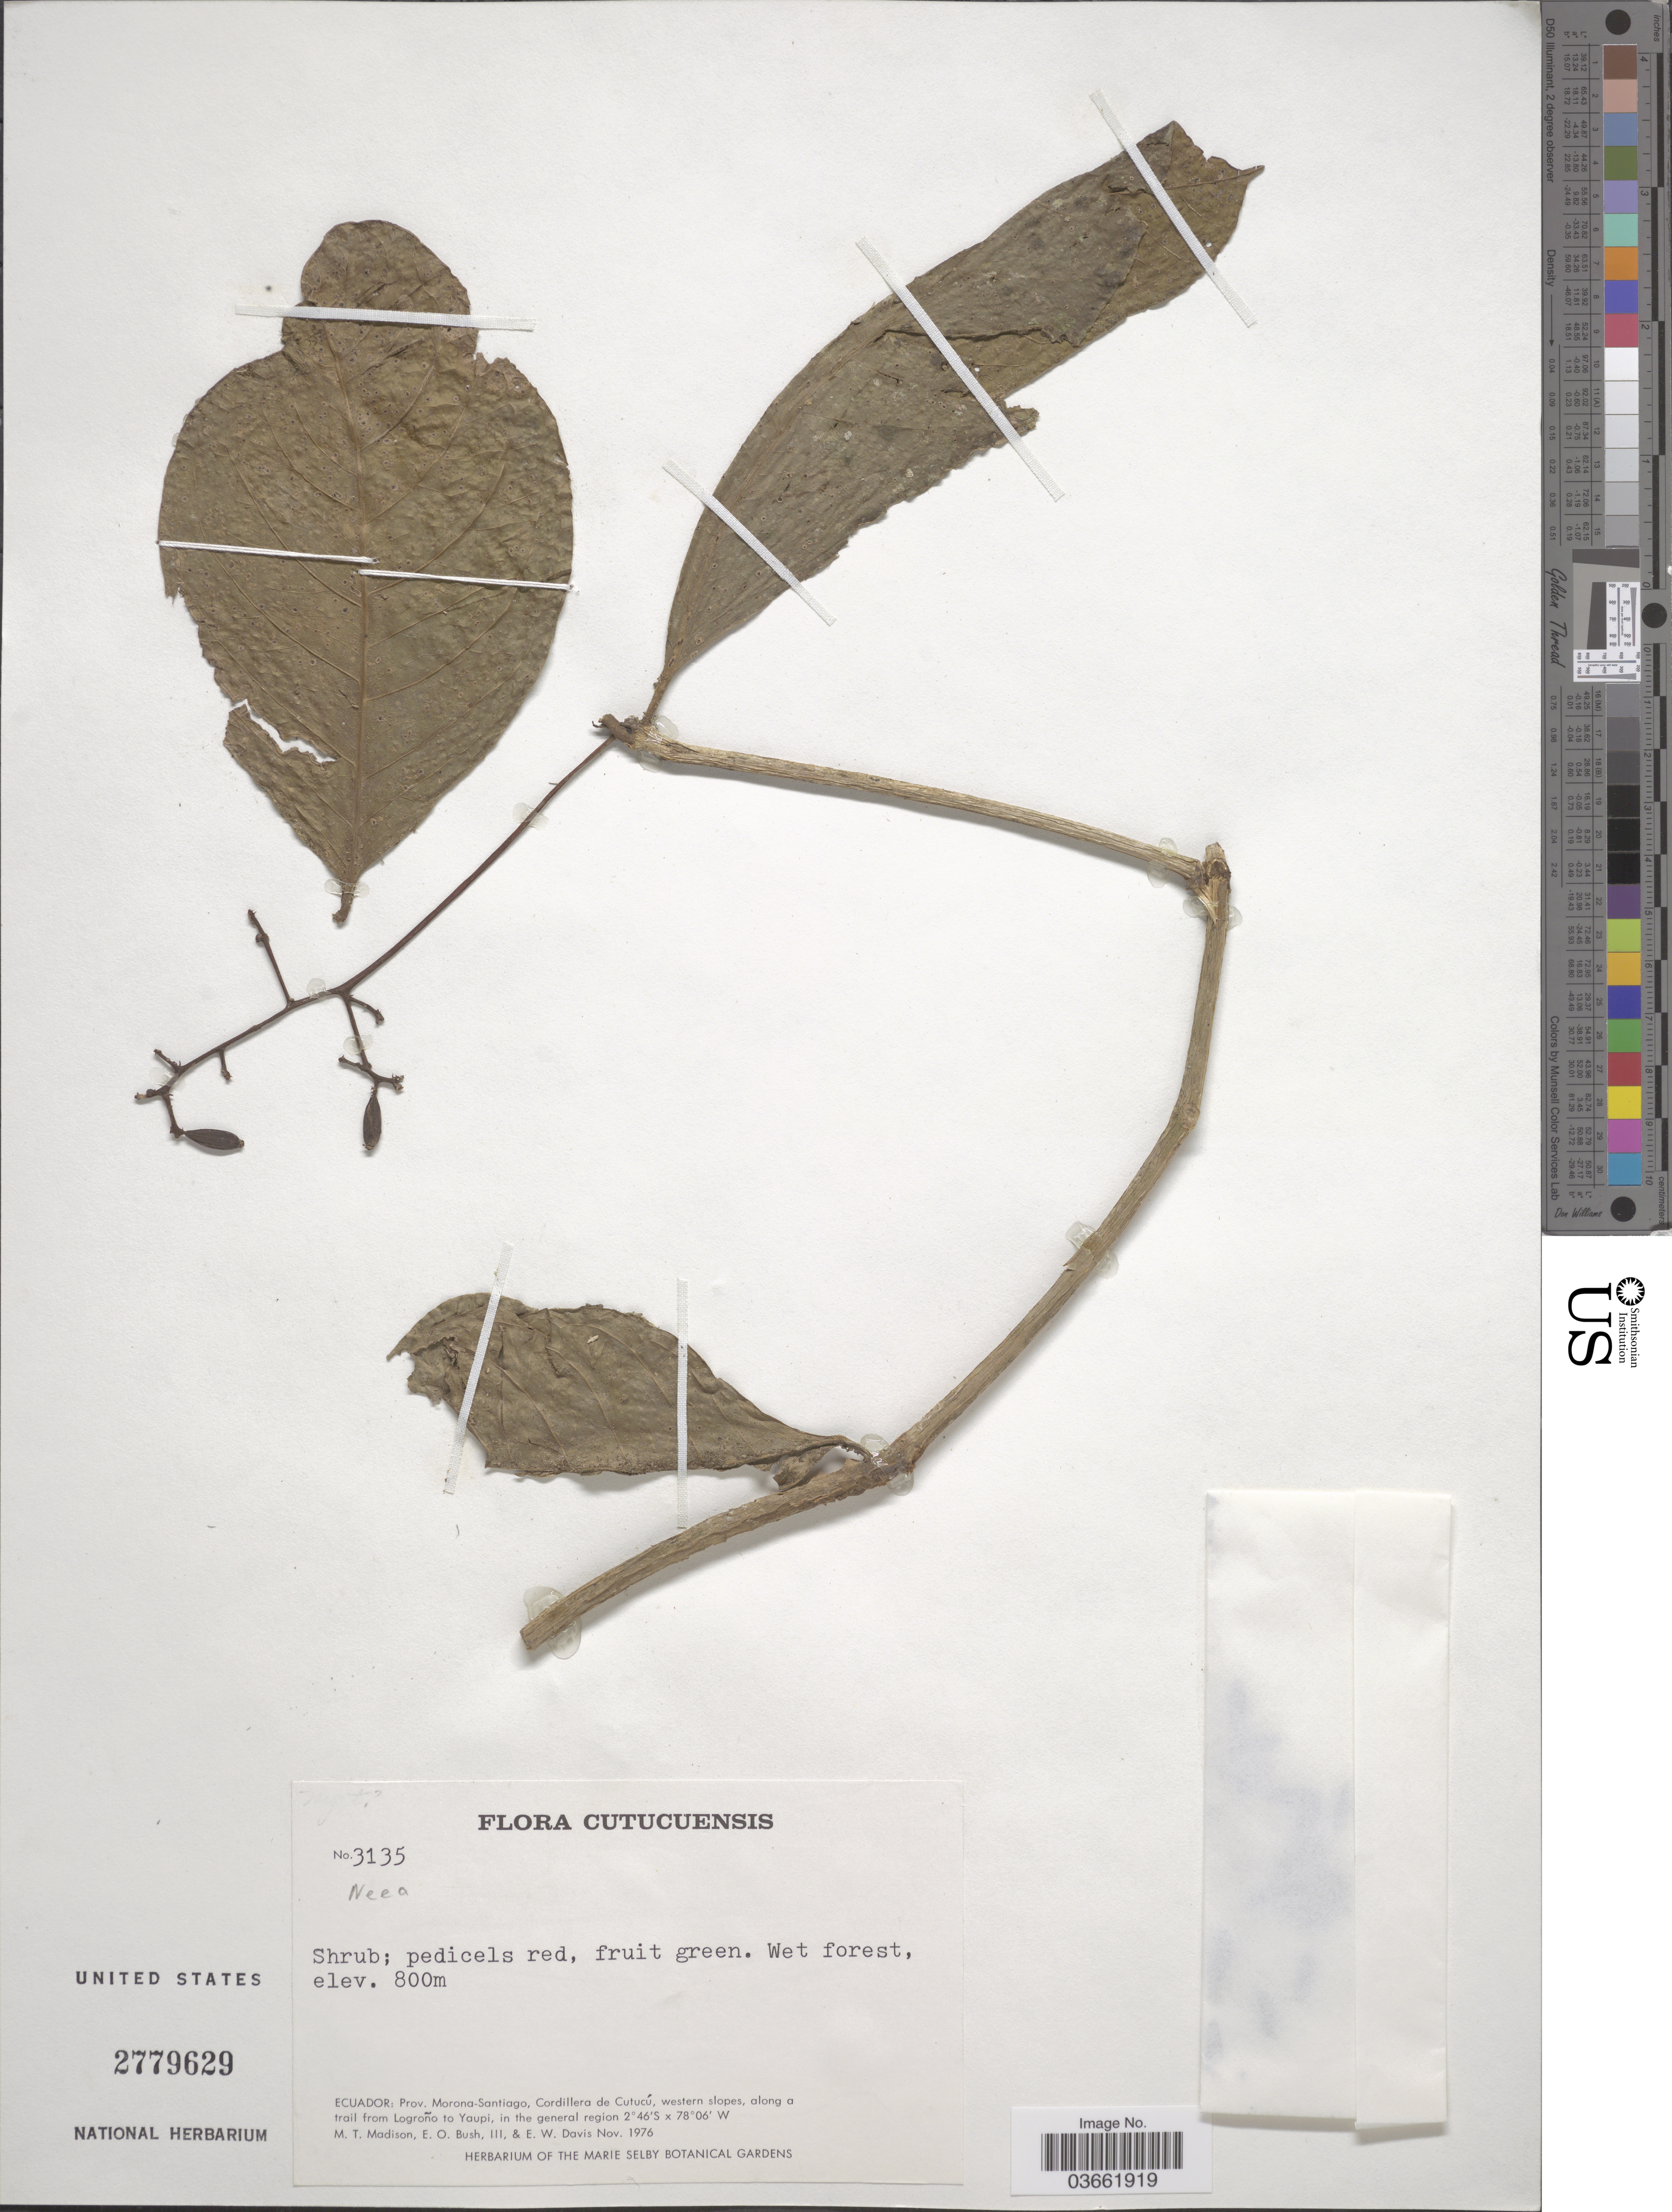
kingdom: Plantae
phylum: Tracheophyta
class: Magnoliopsida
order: Caryophyllales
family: Nyctaginaceae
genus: Neea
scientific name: Neea sp.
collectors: M. T. Madison, E. O. Bush & E. W. Davis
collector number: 3135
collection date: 1976-11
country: Ecuador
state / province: Morona-Santiago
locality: Cutucuensis. Cordillera de Cutucú, western slopes, along a trail from Logroño to Yaupi, in the general region.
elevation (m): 800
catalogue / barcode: US 2779629